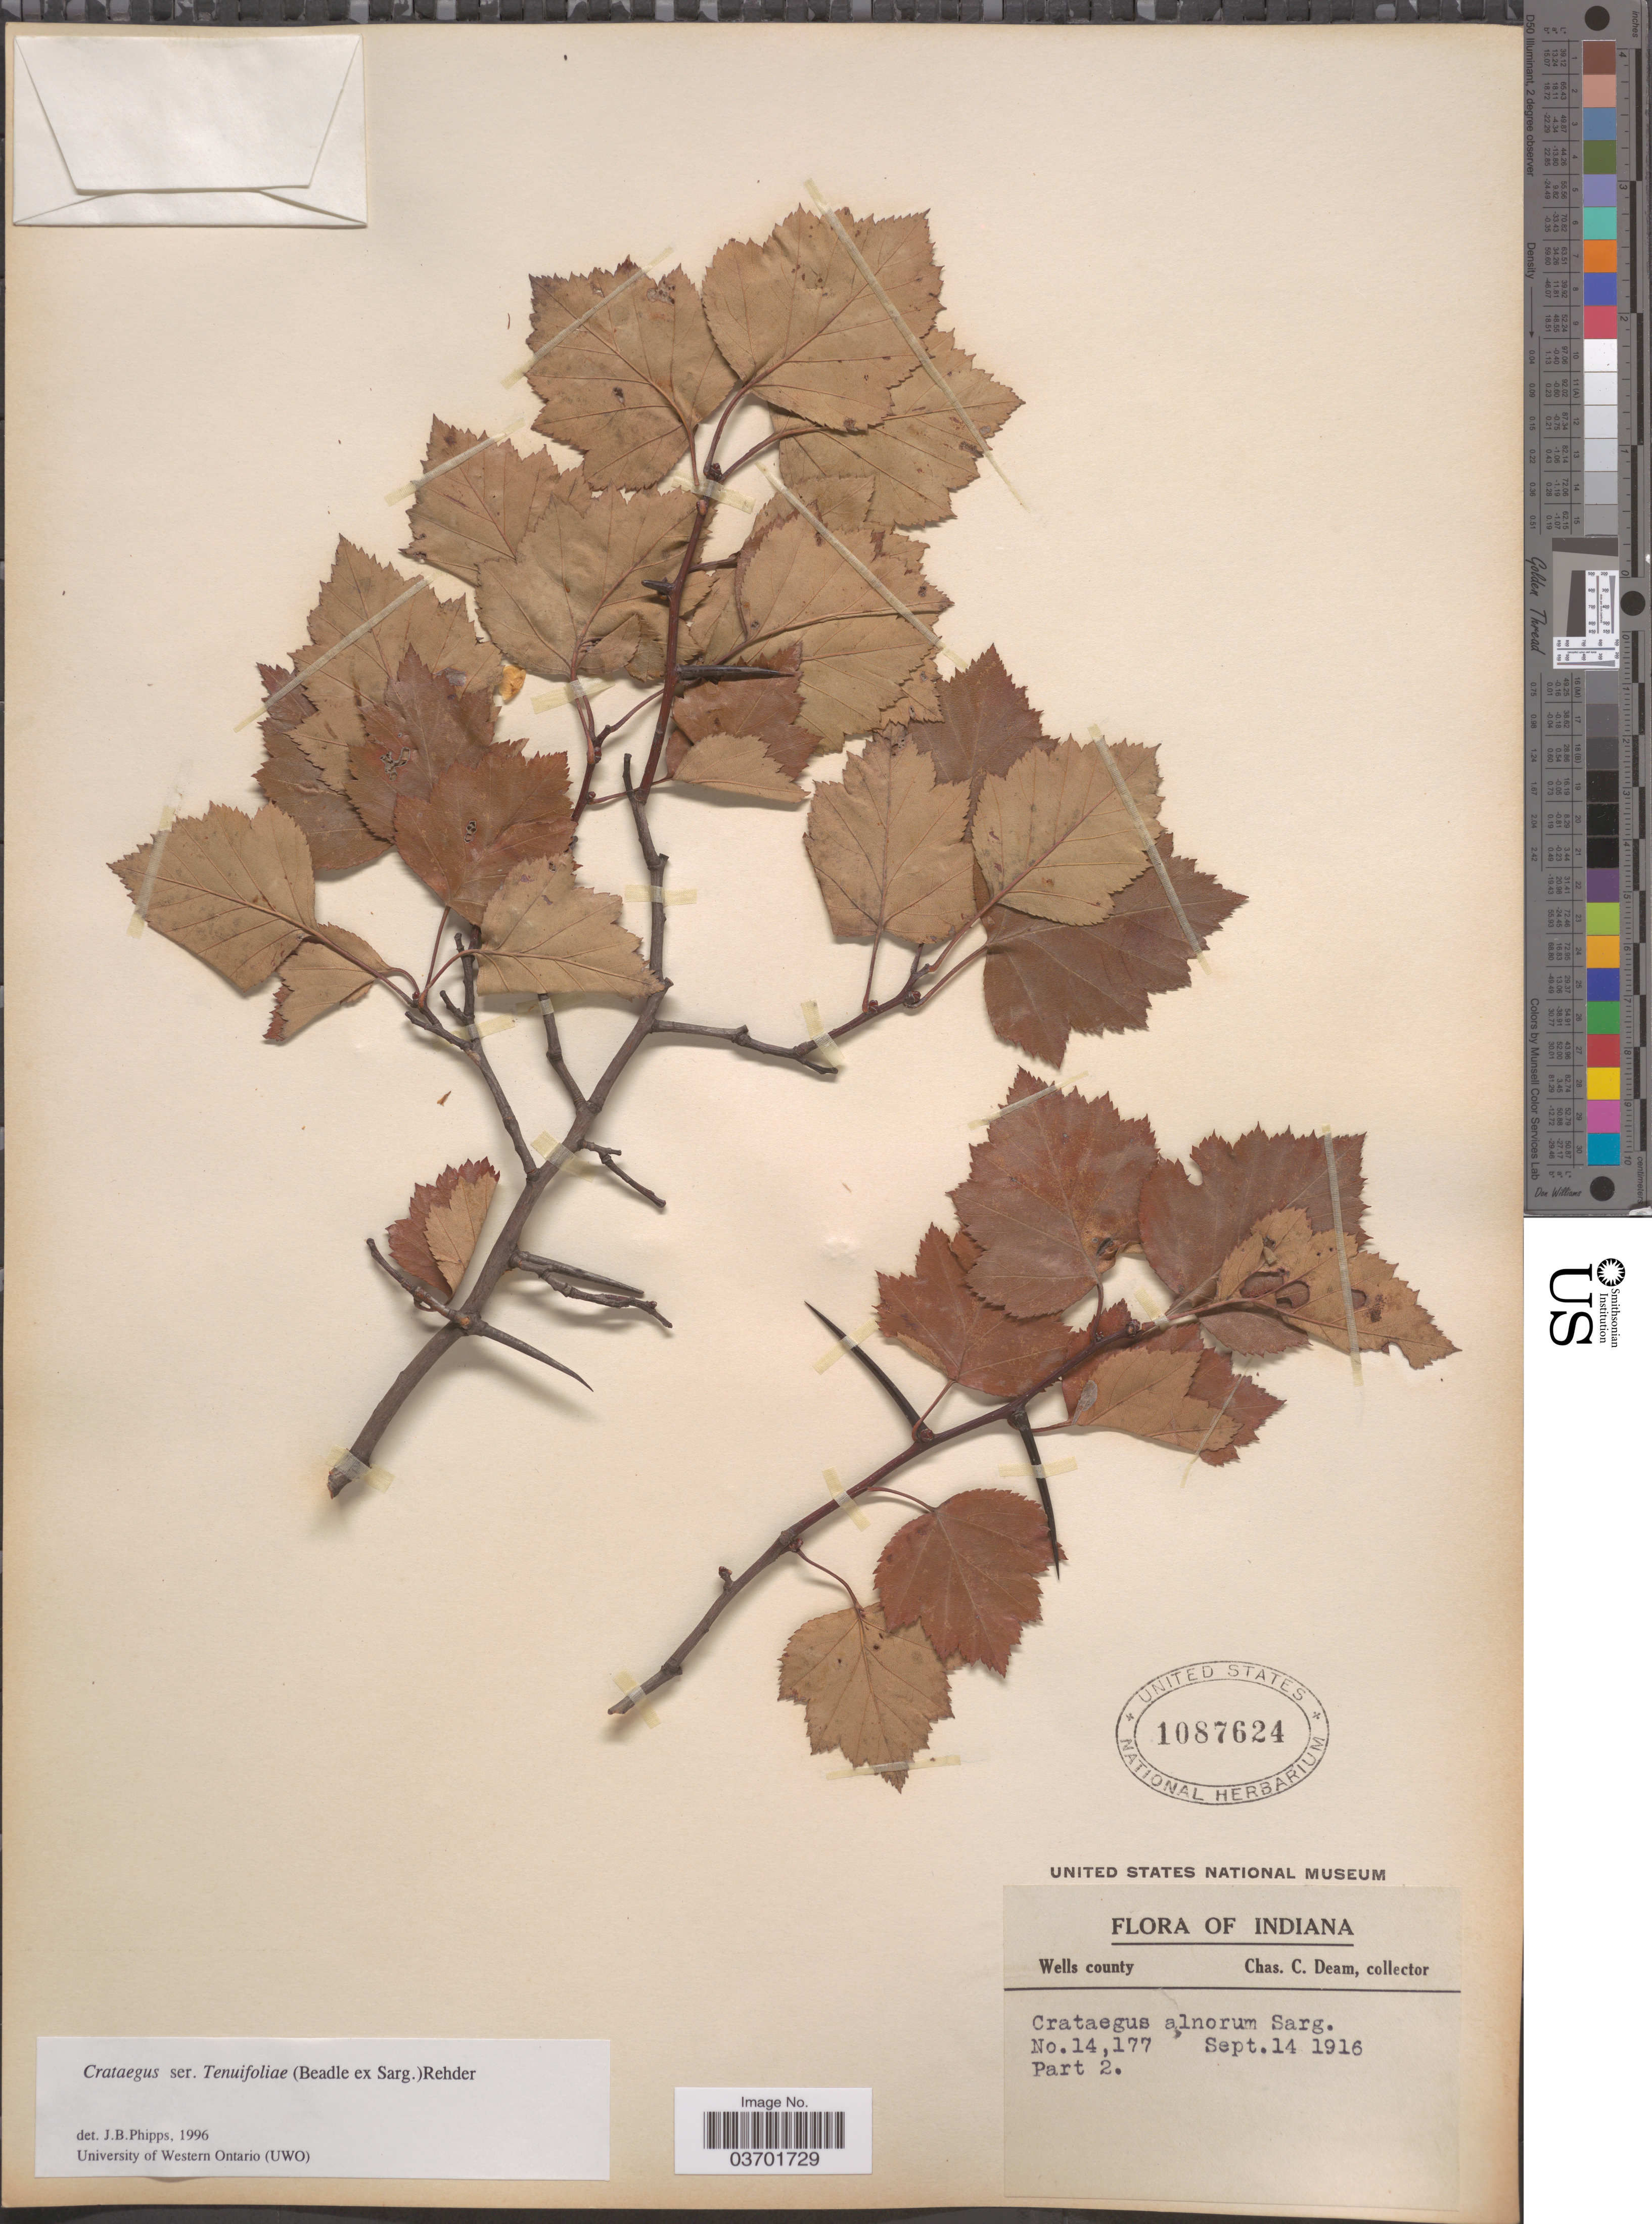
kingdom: Plantae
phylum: Tracheophyta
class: Magnoliopsida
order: Rosales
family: Rosaceae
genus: Crataegus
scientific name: Crataegus schuettei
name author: Ashe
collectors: C. C. Deam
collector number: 14177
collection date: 1916-09-14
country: United States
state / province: Indiana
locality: Wells county. Part 2.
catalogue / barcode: US 1087624